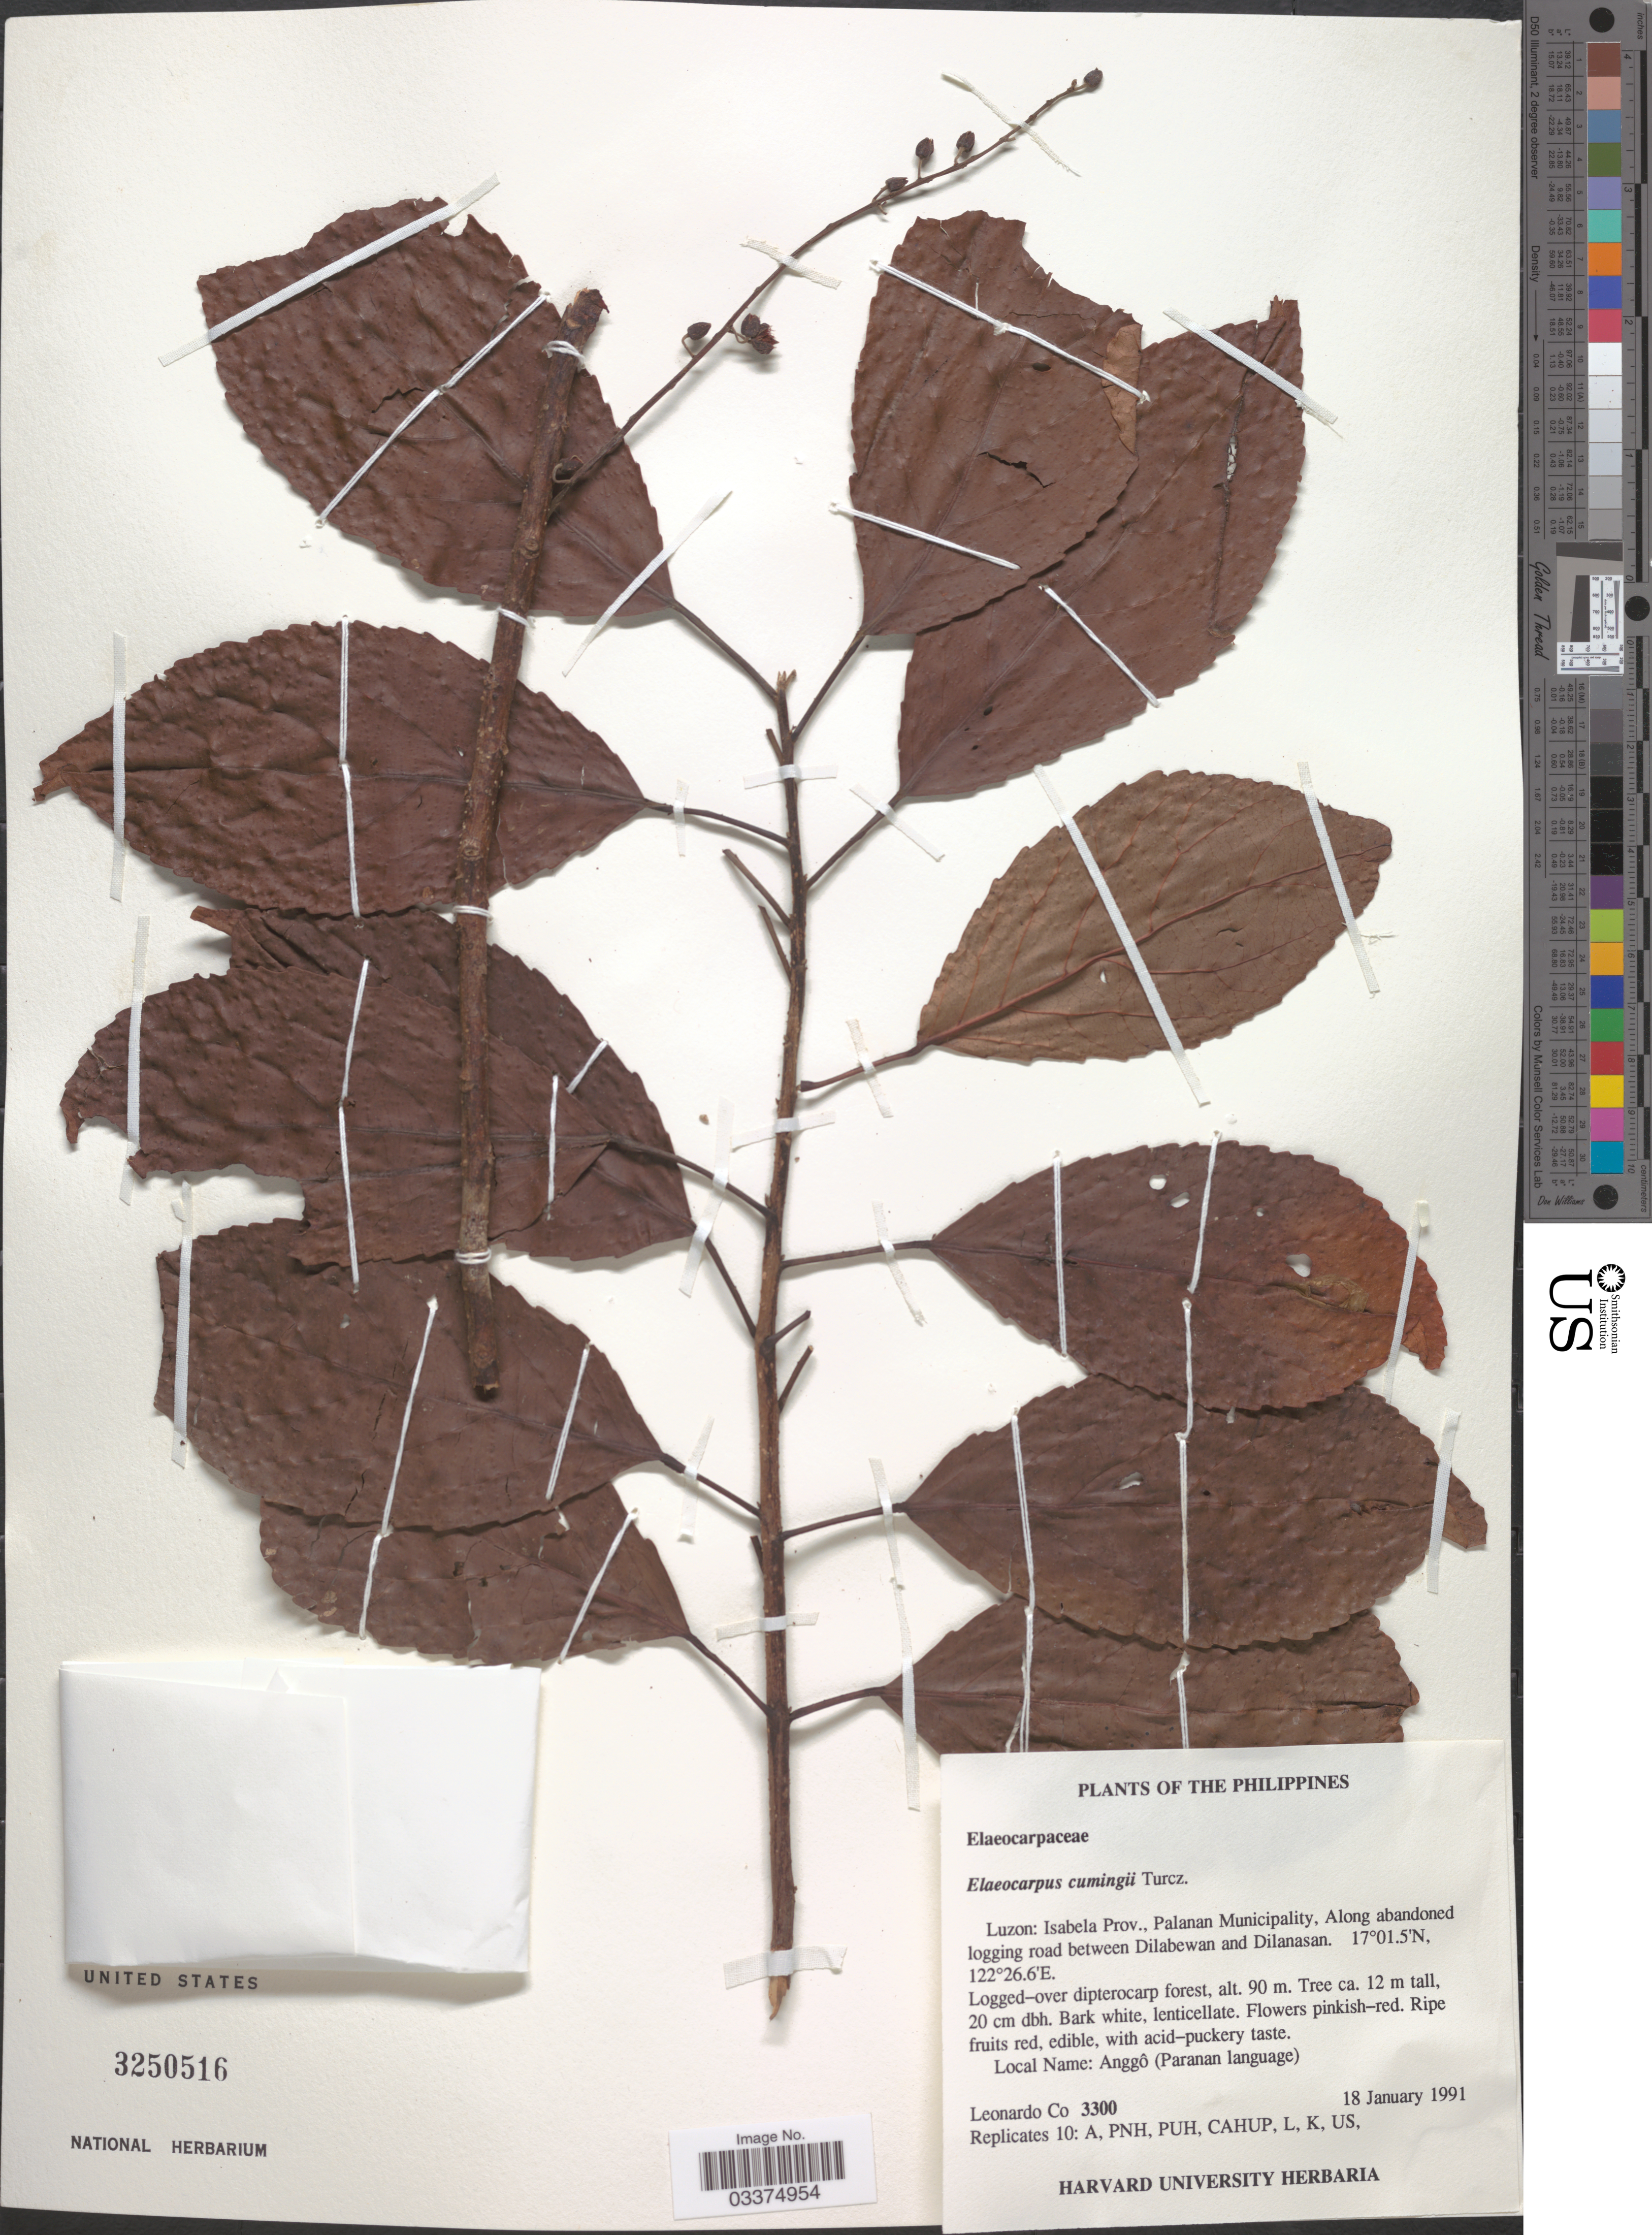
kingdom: Plantae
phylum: Tracheophyta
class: Magnoliopsida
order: Oxalidales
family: Elaeocarpaceae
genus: Elaeocarpus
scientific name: Elaeocarpus cumingii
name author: Turcz.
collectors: L. Co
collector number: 3300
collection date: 1991-01-18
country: Philippines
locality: Luzon: Isabela Prov., Palanan Municipality, Along abandoned logging road between Dilabewan and Dilanasan.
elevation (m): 90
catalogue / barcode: US 3250516